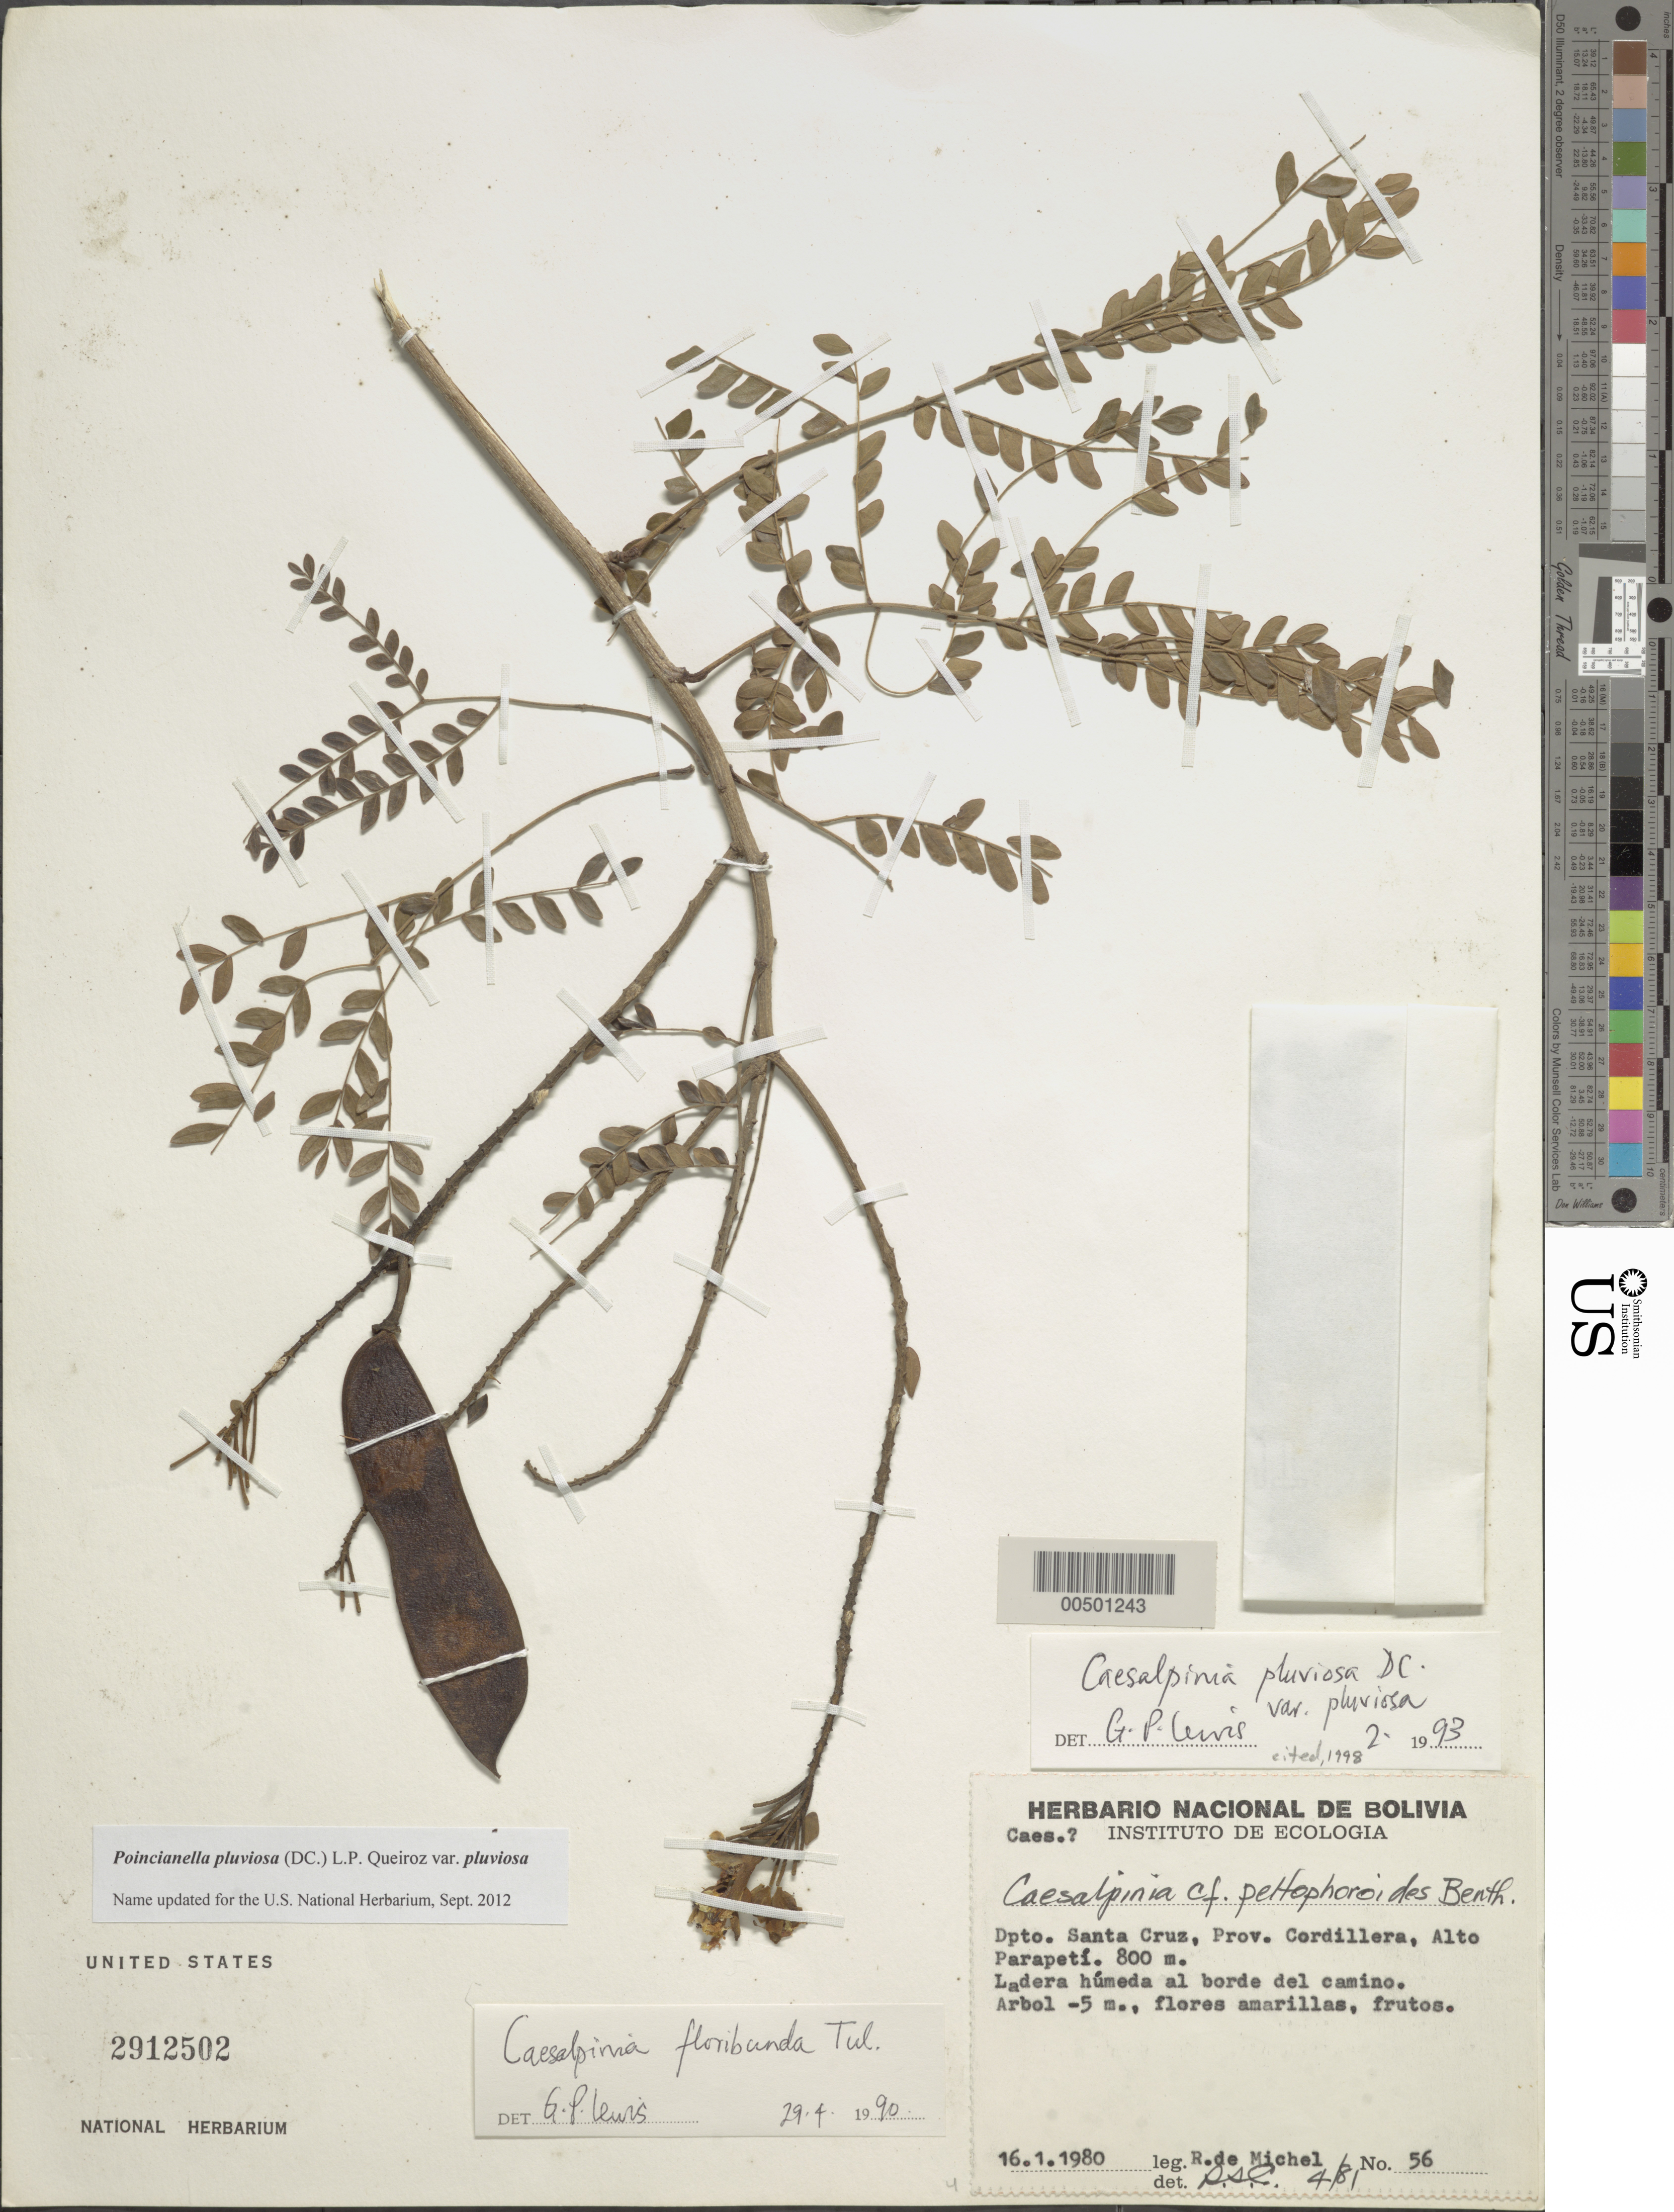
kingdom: Plantae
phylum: Tracheophyta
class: Magnoliopsida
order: Fabales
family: Fabaceae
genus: Cenostigma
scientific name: Cenostigma pluviosum var. pluviosum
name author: (DC.) Gagnon & G.P. Lewis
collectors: R. d. Michel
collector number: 5674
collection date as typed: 16 Jan 1980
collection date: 1980-01-16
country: Bolivia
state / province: Santa Cruz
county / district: Cordillera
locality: Alto Parapeti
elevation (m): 800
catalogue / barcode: US 2912502